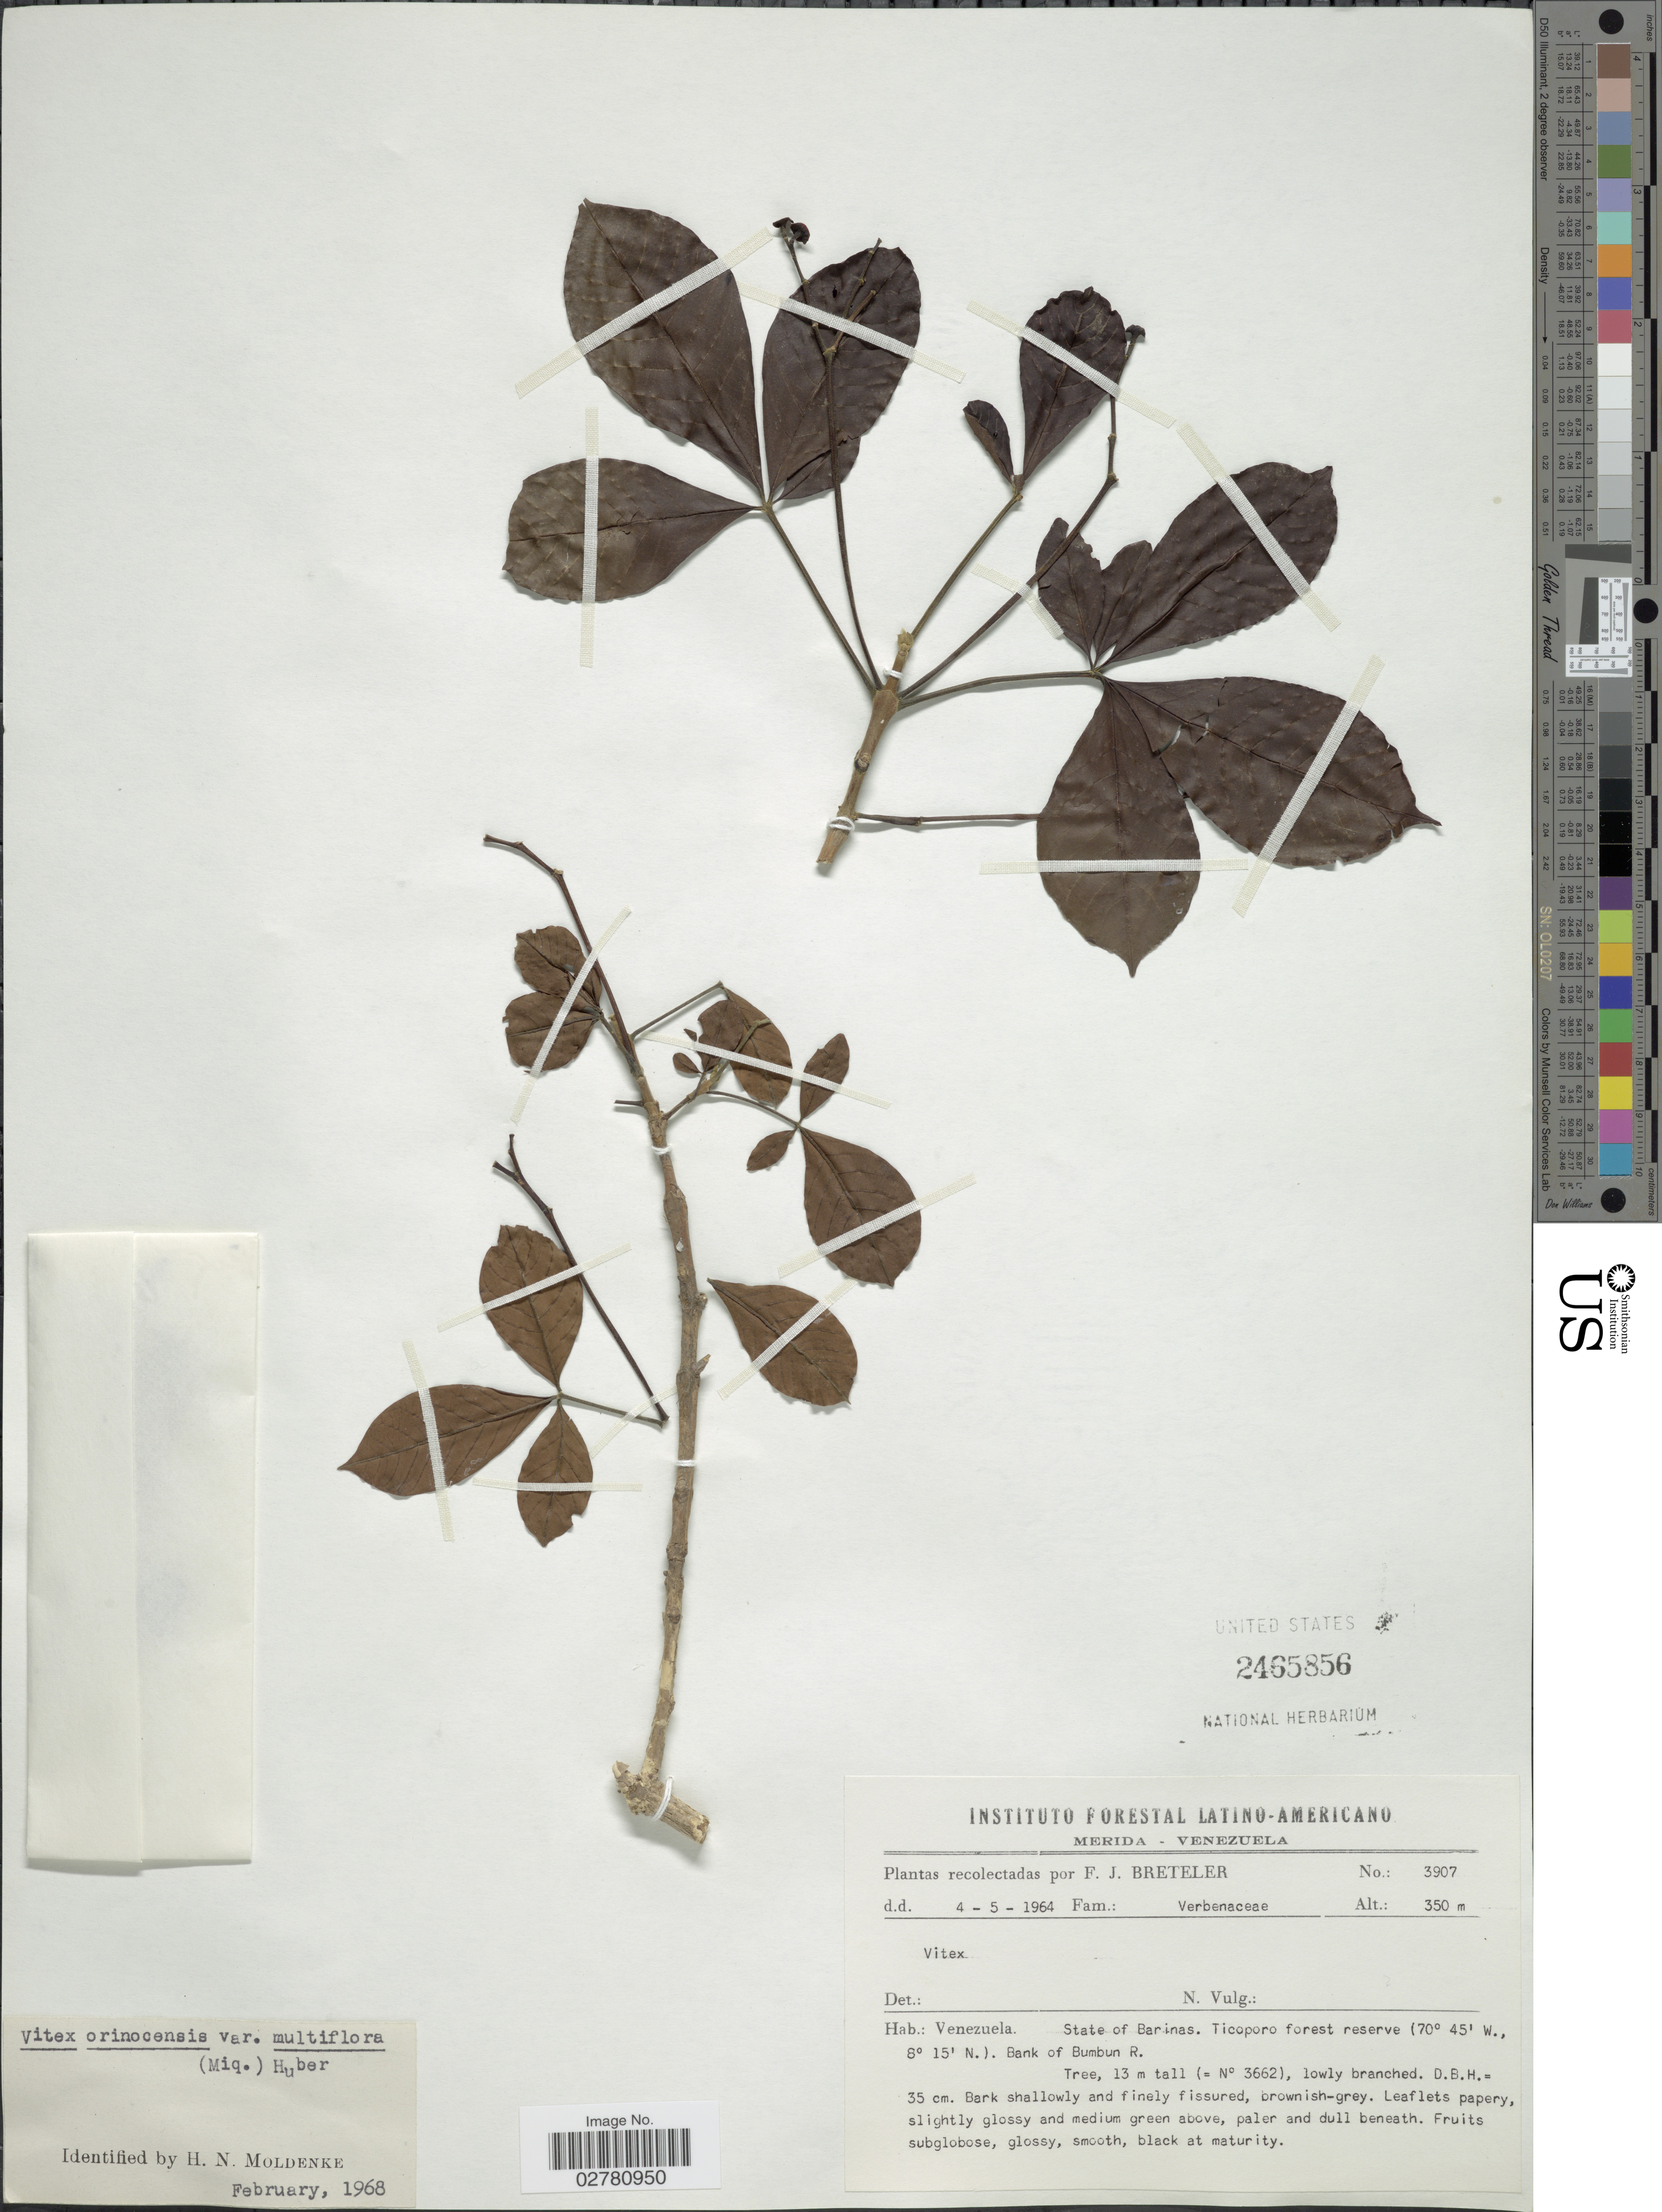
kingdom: Plantae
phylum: Tracheophyta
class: Magnoliopsida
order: Lamiales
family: Lamiaceae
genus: Vitex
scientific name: Vitex orinocensis var. multiflora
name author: (Miq.) Huber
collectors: F. J. Breteler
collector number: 3907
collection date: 1964-05-04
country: Venezuela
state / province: Barinas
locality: Ticoporo forest reserve. Bank of Bumbun R.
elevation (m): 350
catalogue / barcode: US 2465856